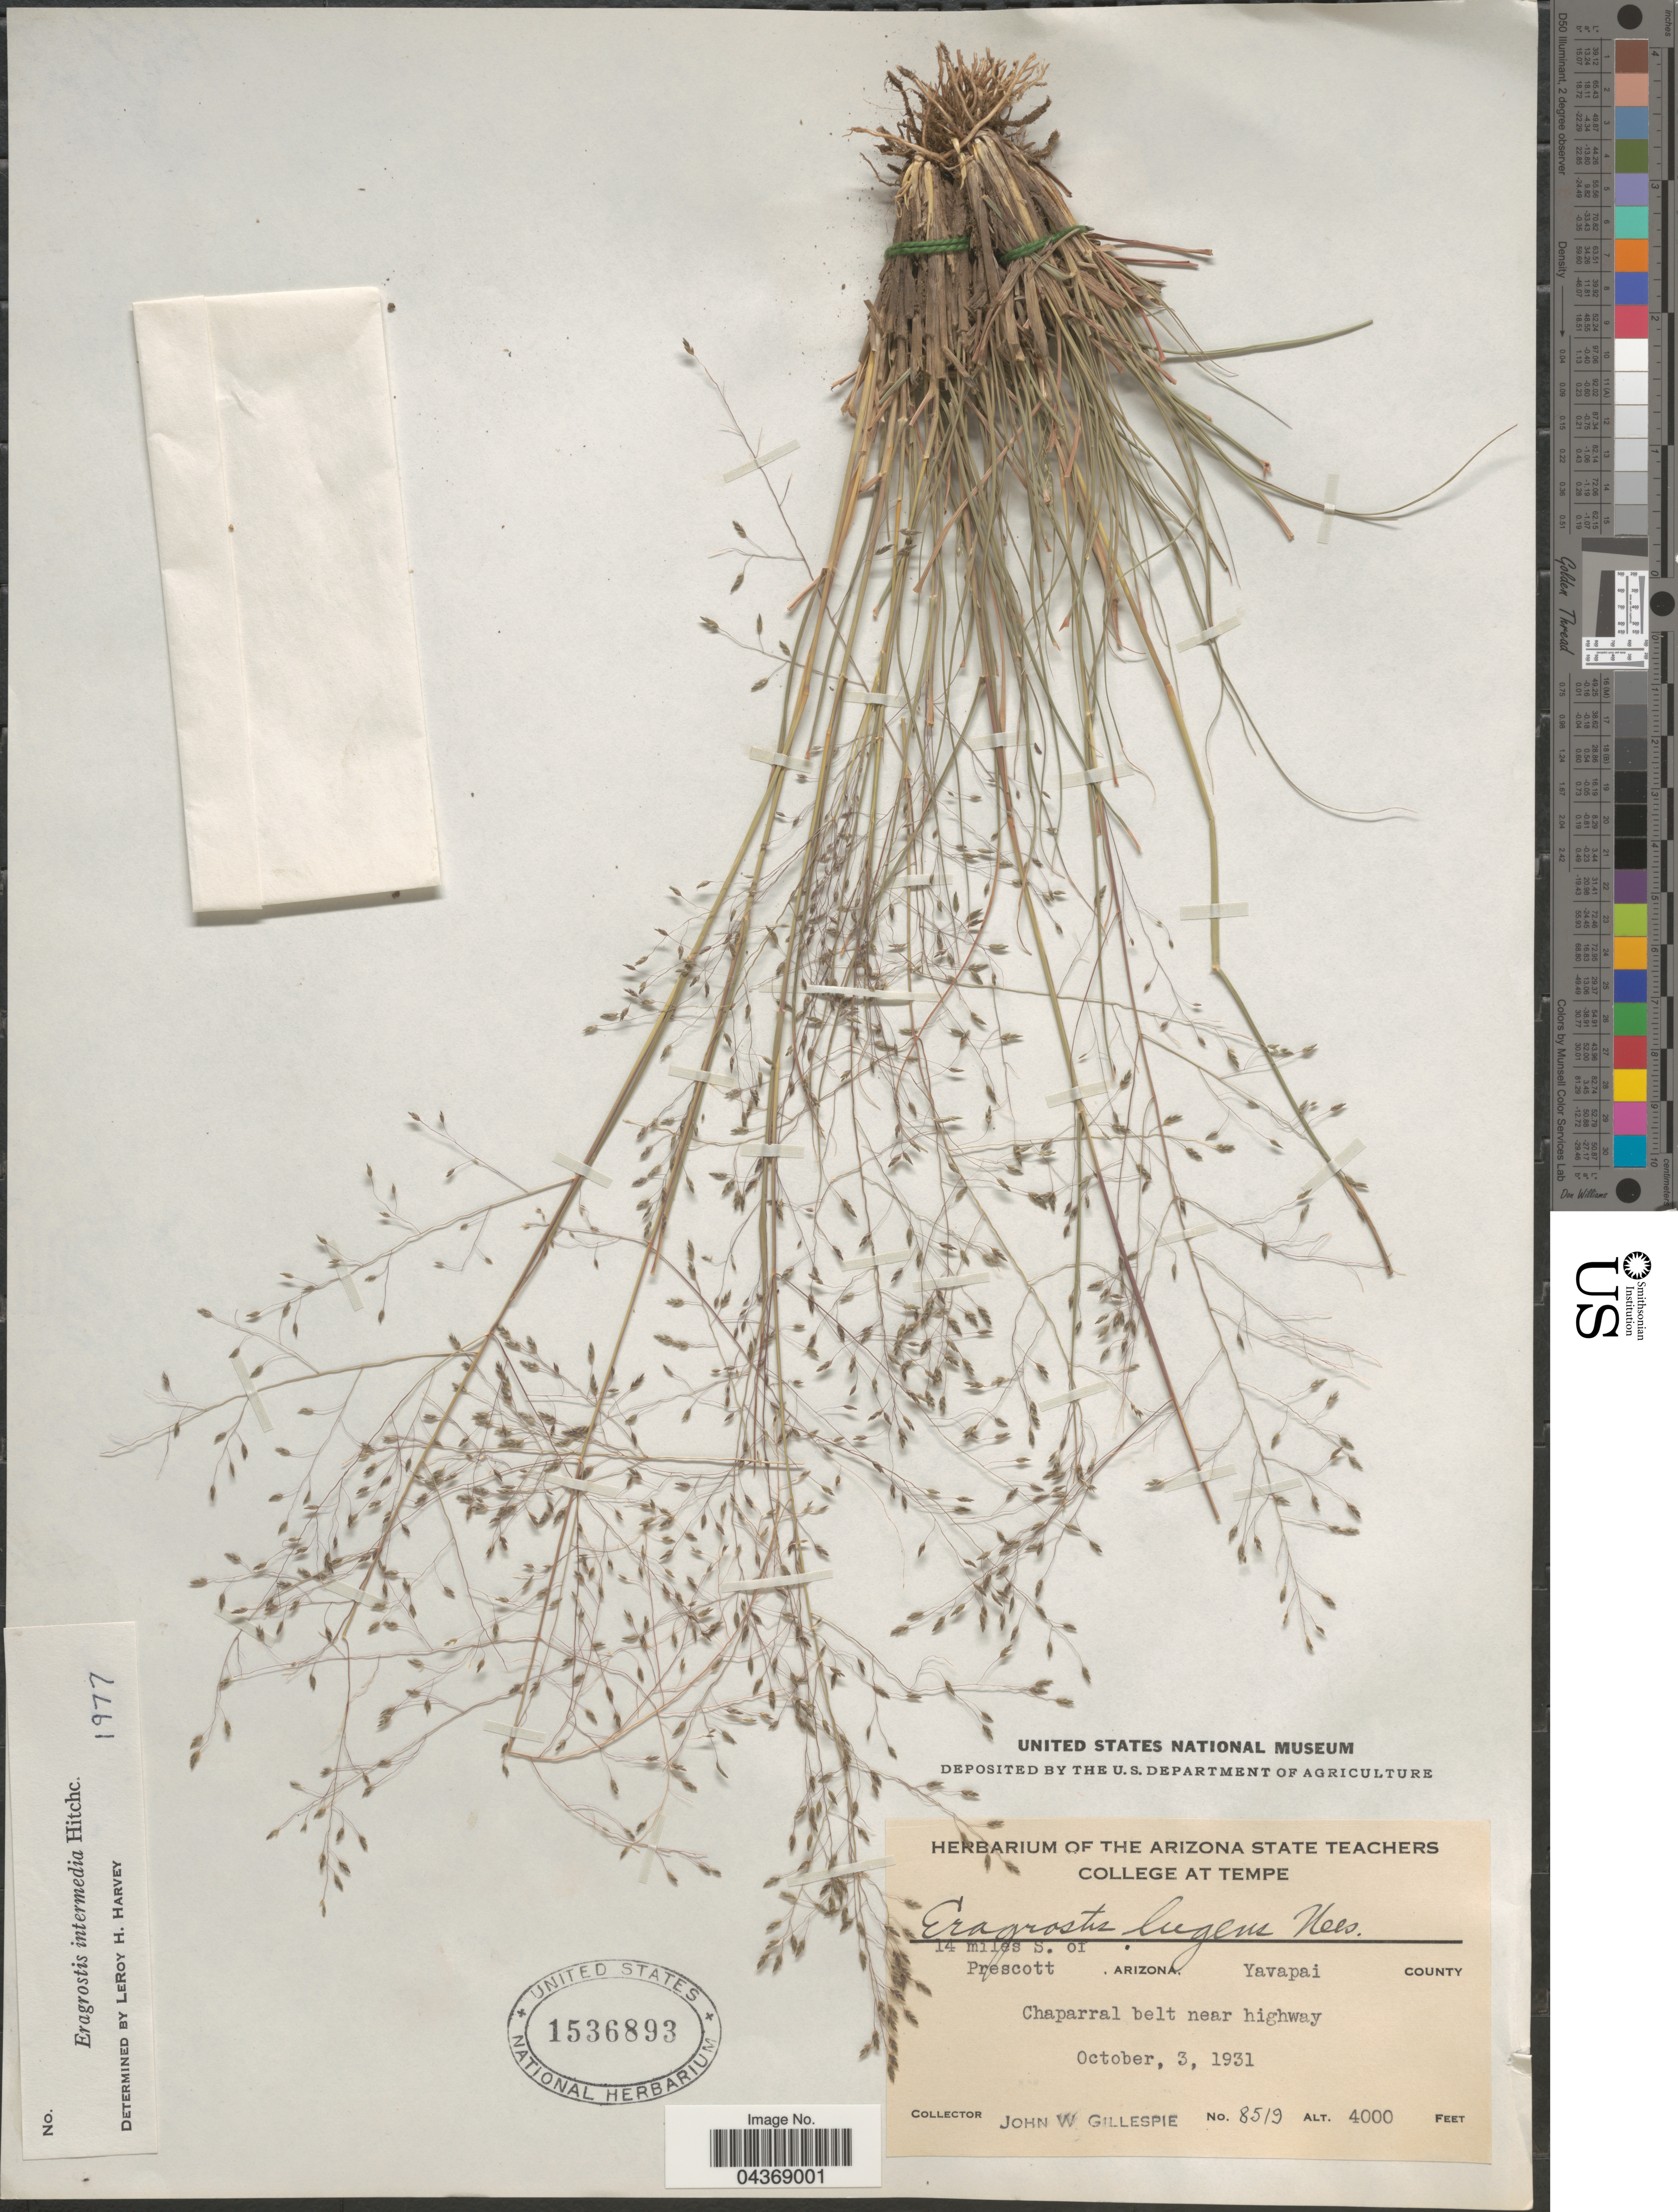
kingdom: Plantae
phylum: Tracheophyta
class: Liliopsida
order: Poales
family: Poaceae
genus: Eragrostis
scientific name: Eragrostis intermedia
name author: Hitchc.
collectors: J. W. Gillespie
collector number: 8519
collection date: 1931-10-03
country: United States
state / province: Arizona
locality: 14 miles S. of Prescott. Yavapai County. Chaparral belt near highway.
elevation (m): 1219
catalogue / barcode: US 1536893